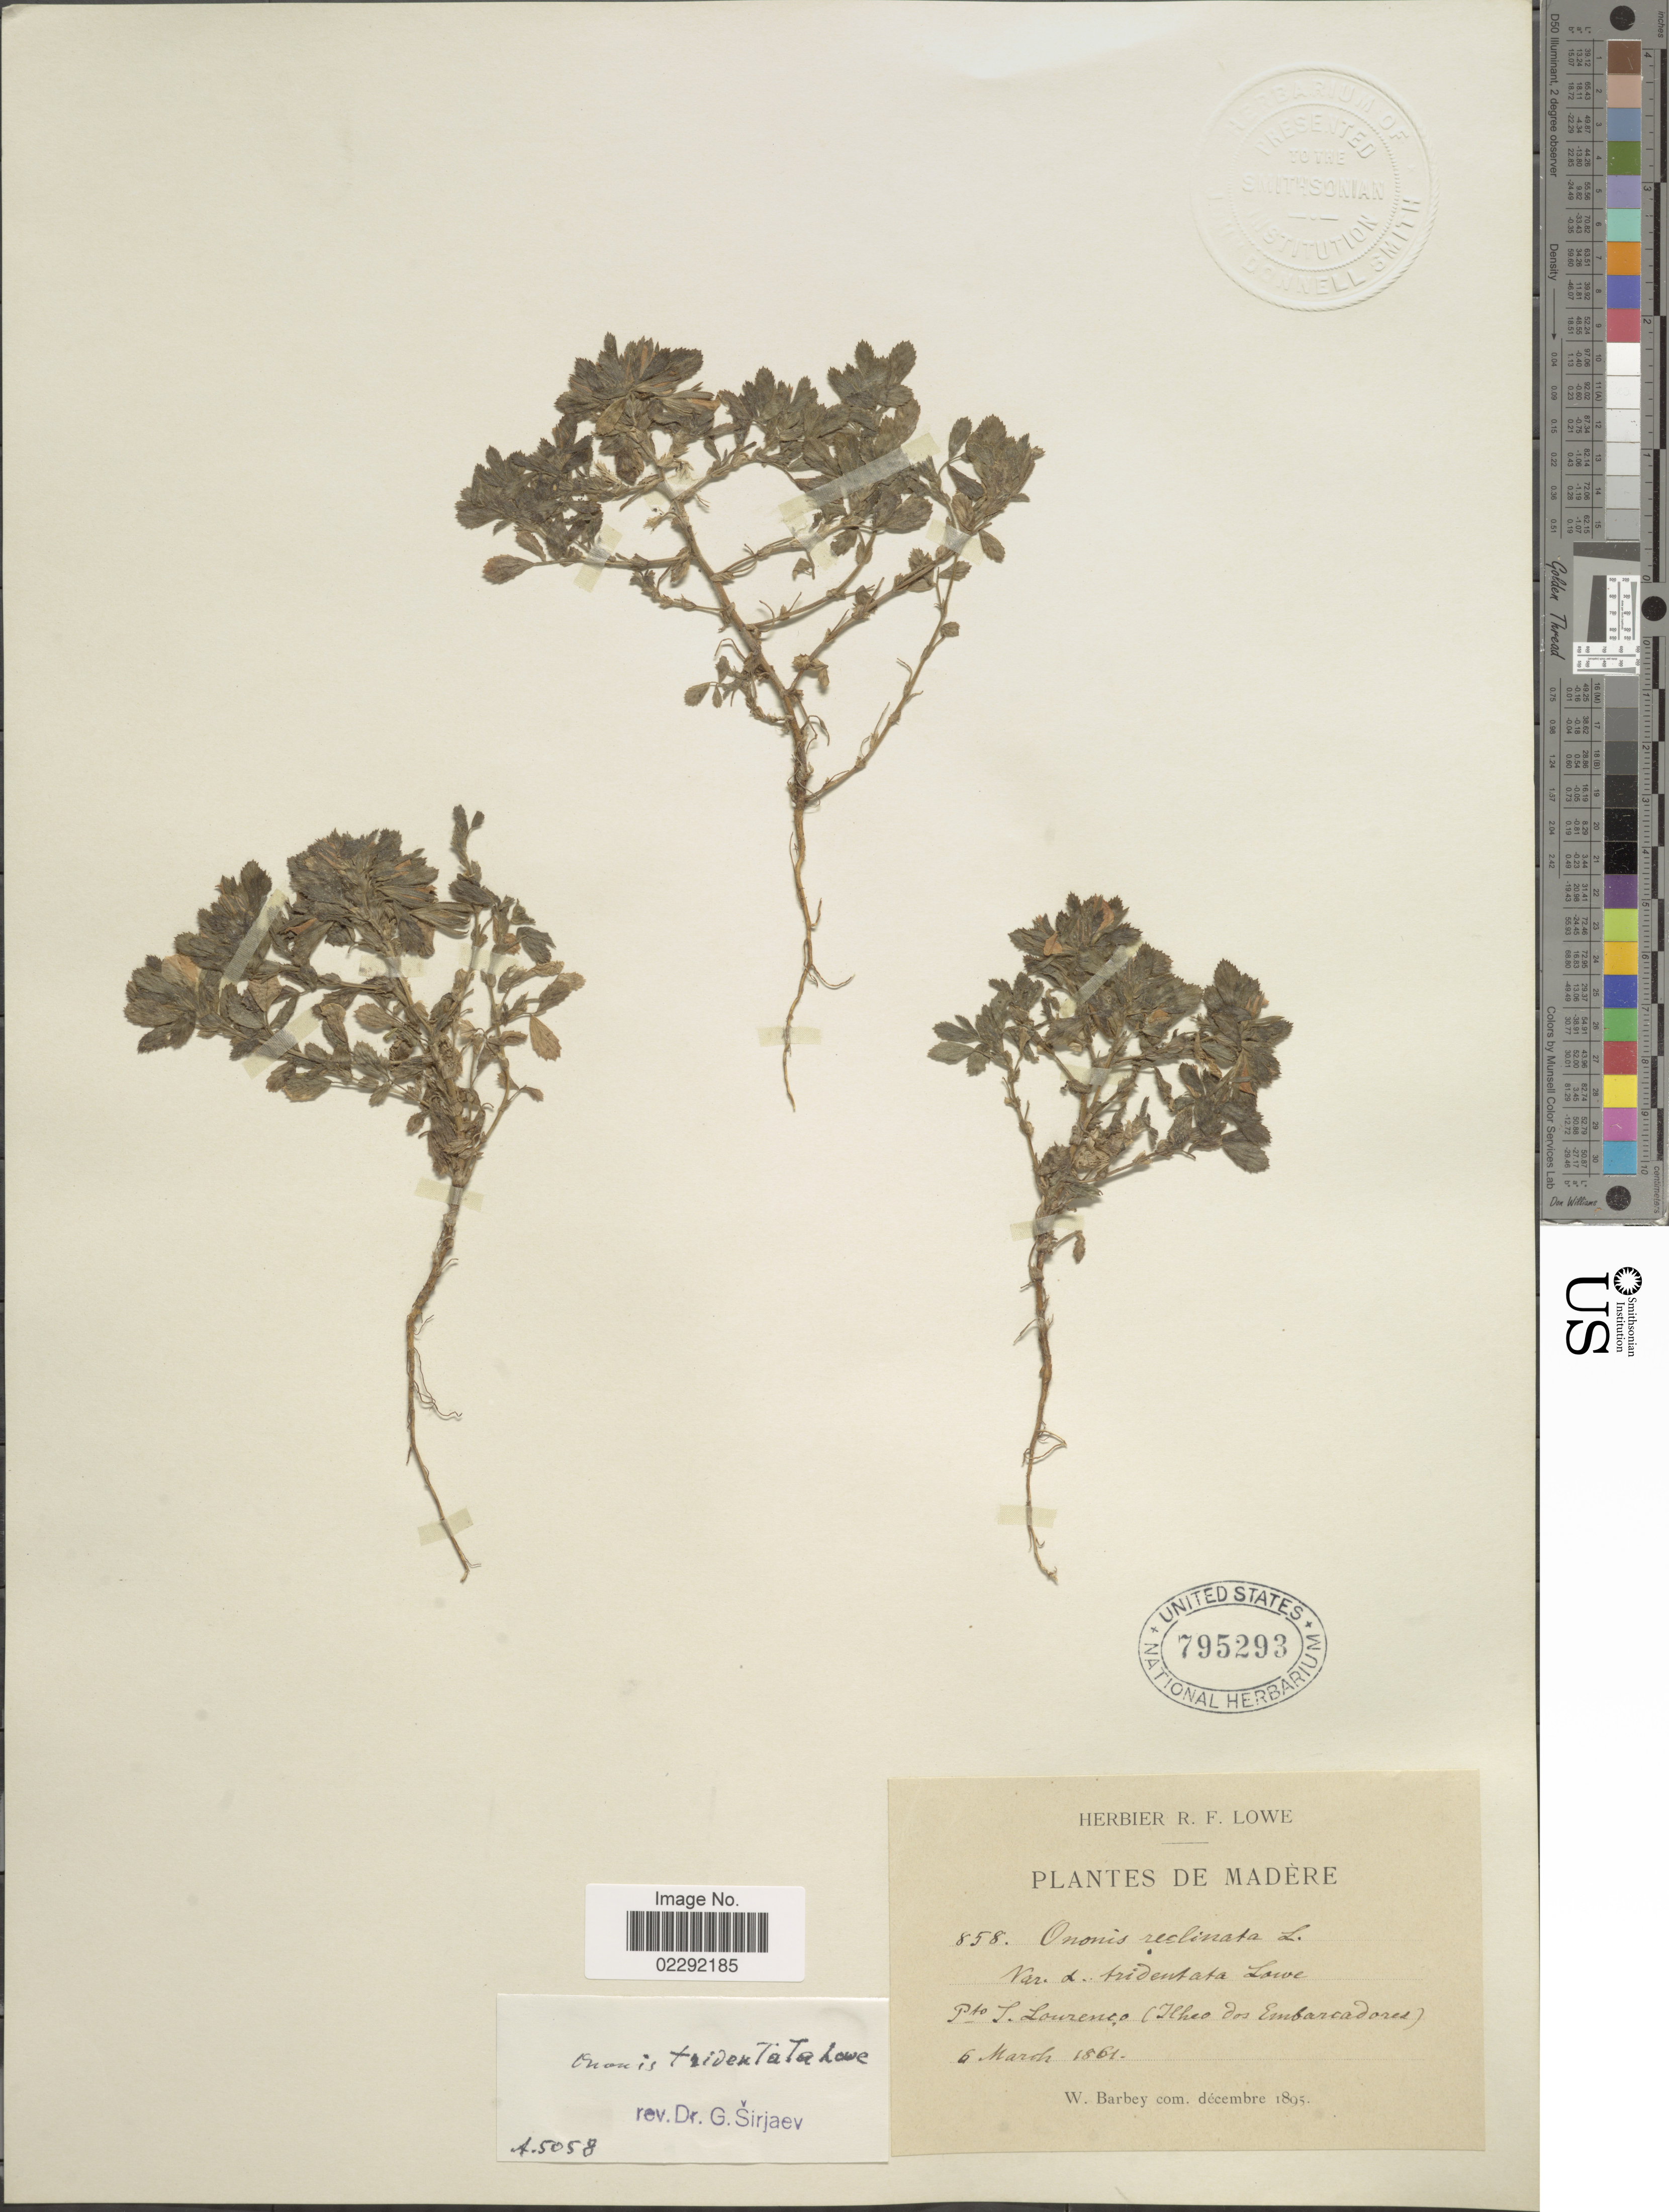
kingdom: Plantae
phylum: Tracheophyta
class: Magnoliopsida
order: Fabales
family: Fabaceae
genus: Ononis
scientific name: Ononis tridentata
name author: L.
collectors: ex herb. R. F. Lowe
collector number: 858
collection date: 1861-03-06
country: Portugal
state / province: Madeira (Aut. Reg.)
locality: Madere, Pto S. Lourenco (Ilhco dos Embarcadores). [interpreted]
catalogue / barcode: US 795293